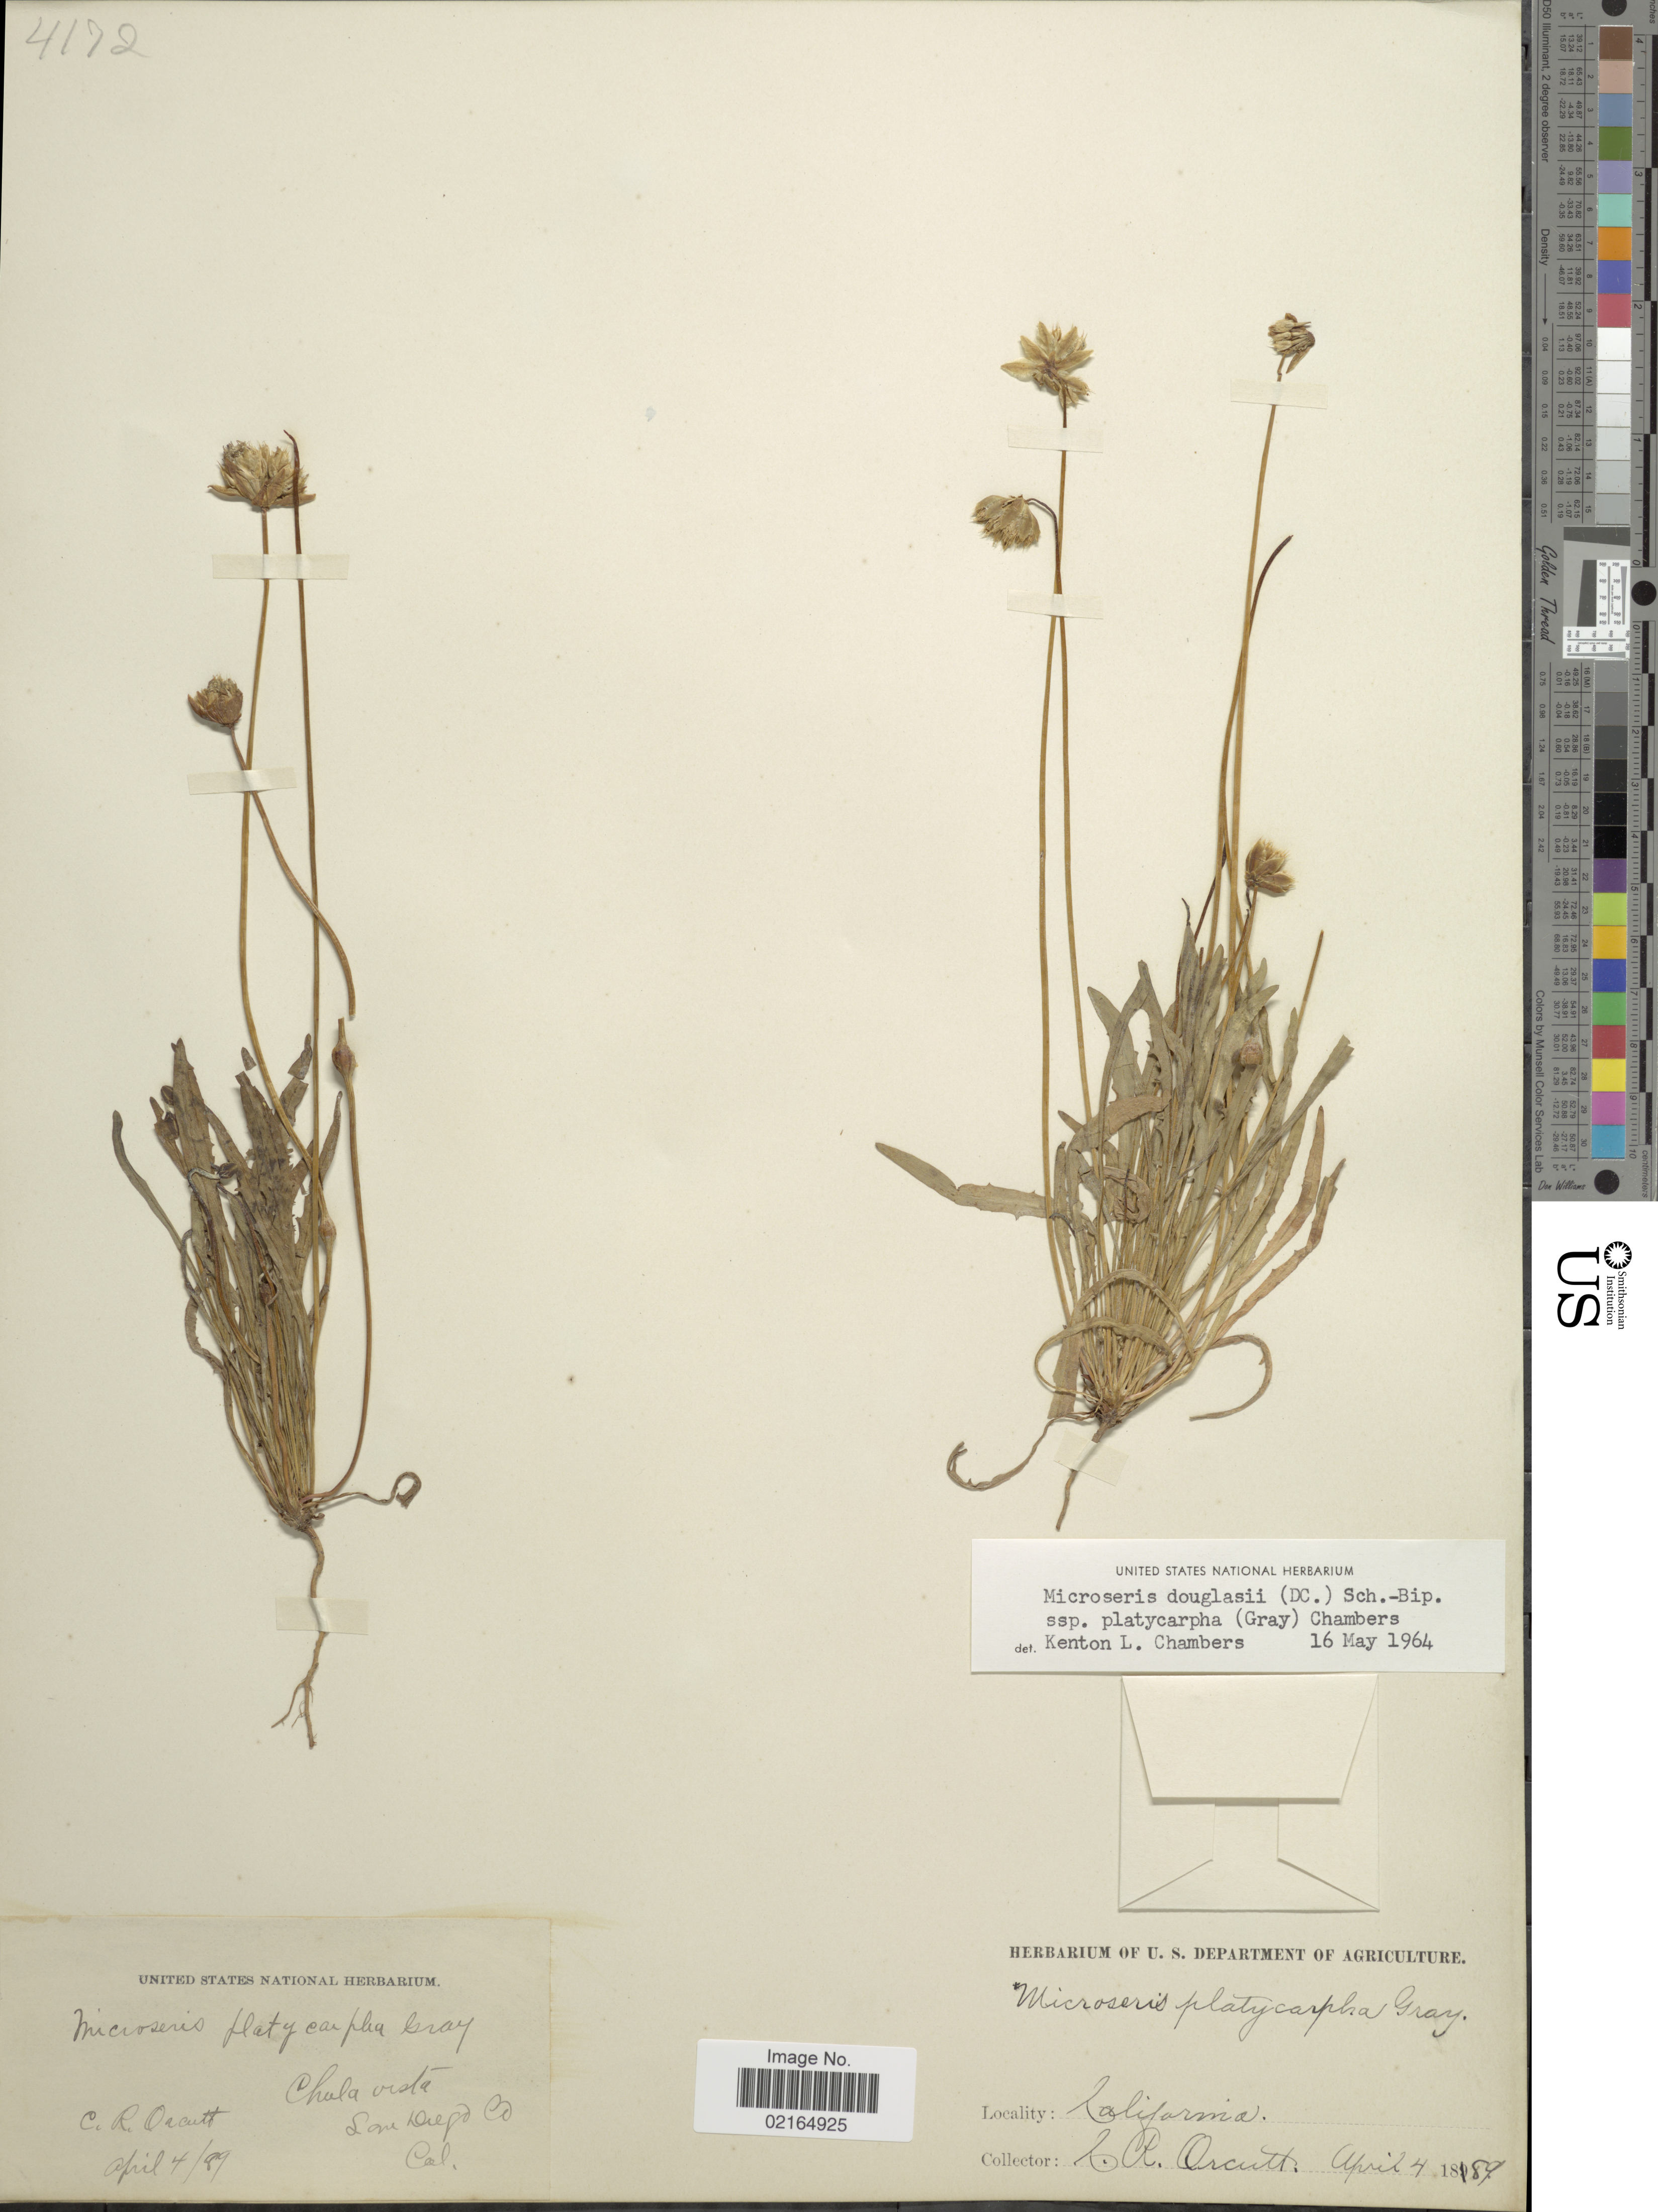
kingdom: Plantae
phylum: Tracheophyta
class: Magnoliopsida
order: Asterales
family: Asteraceae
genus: Microseris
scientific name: Microseris douglasii subsp. platycarpha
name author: (A. Gray) K.L. Chambers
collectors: C. R. Orcutt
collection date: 1889-04-04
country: United States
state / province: California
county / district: San Diego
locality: Chula vista, San Diego Co.